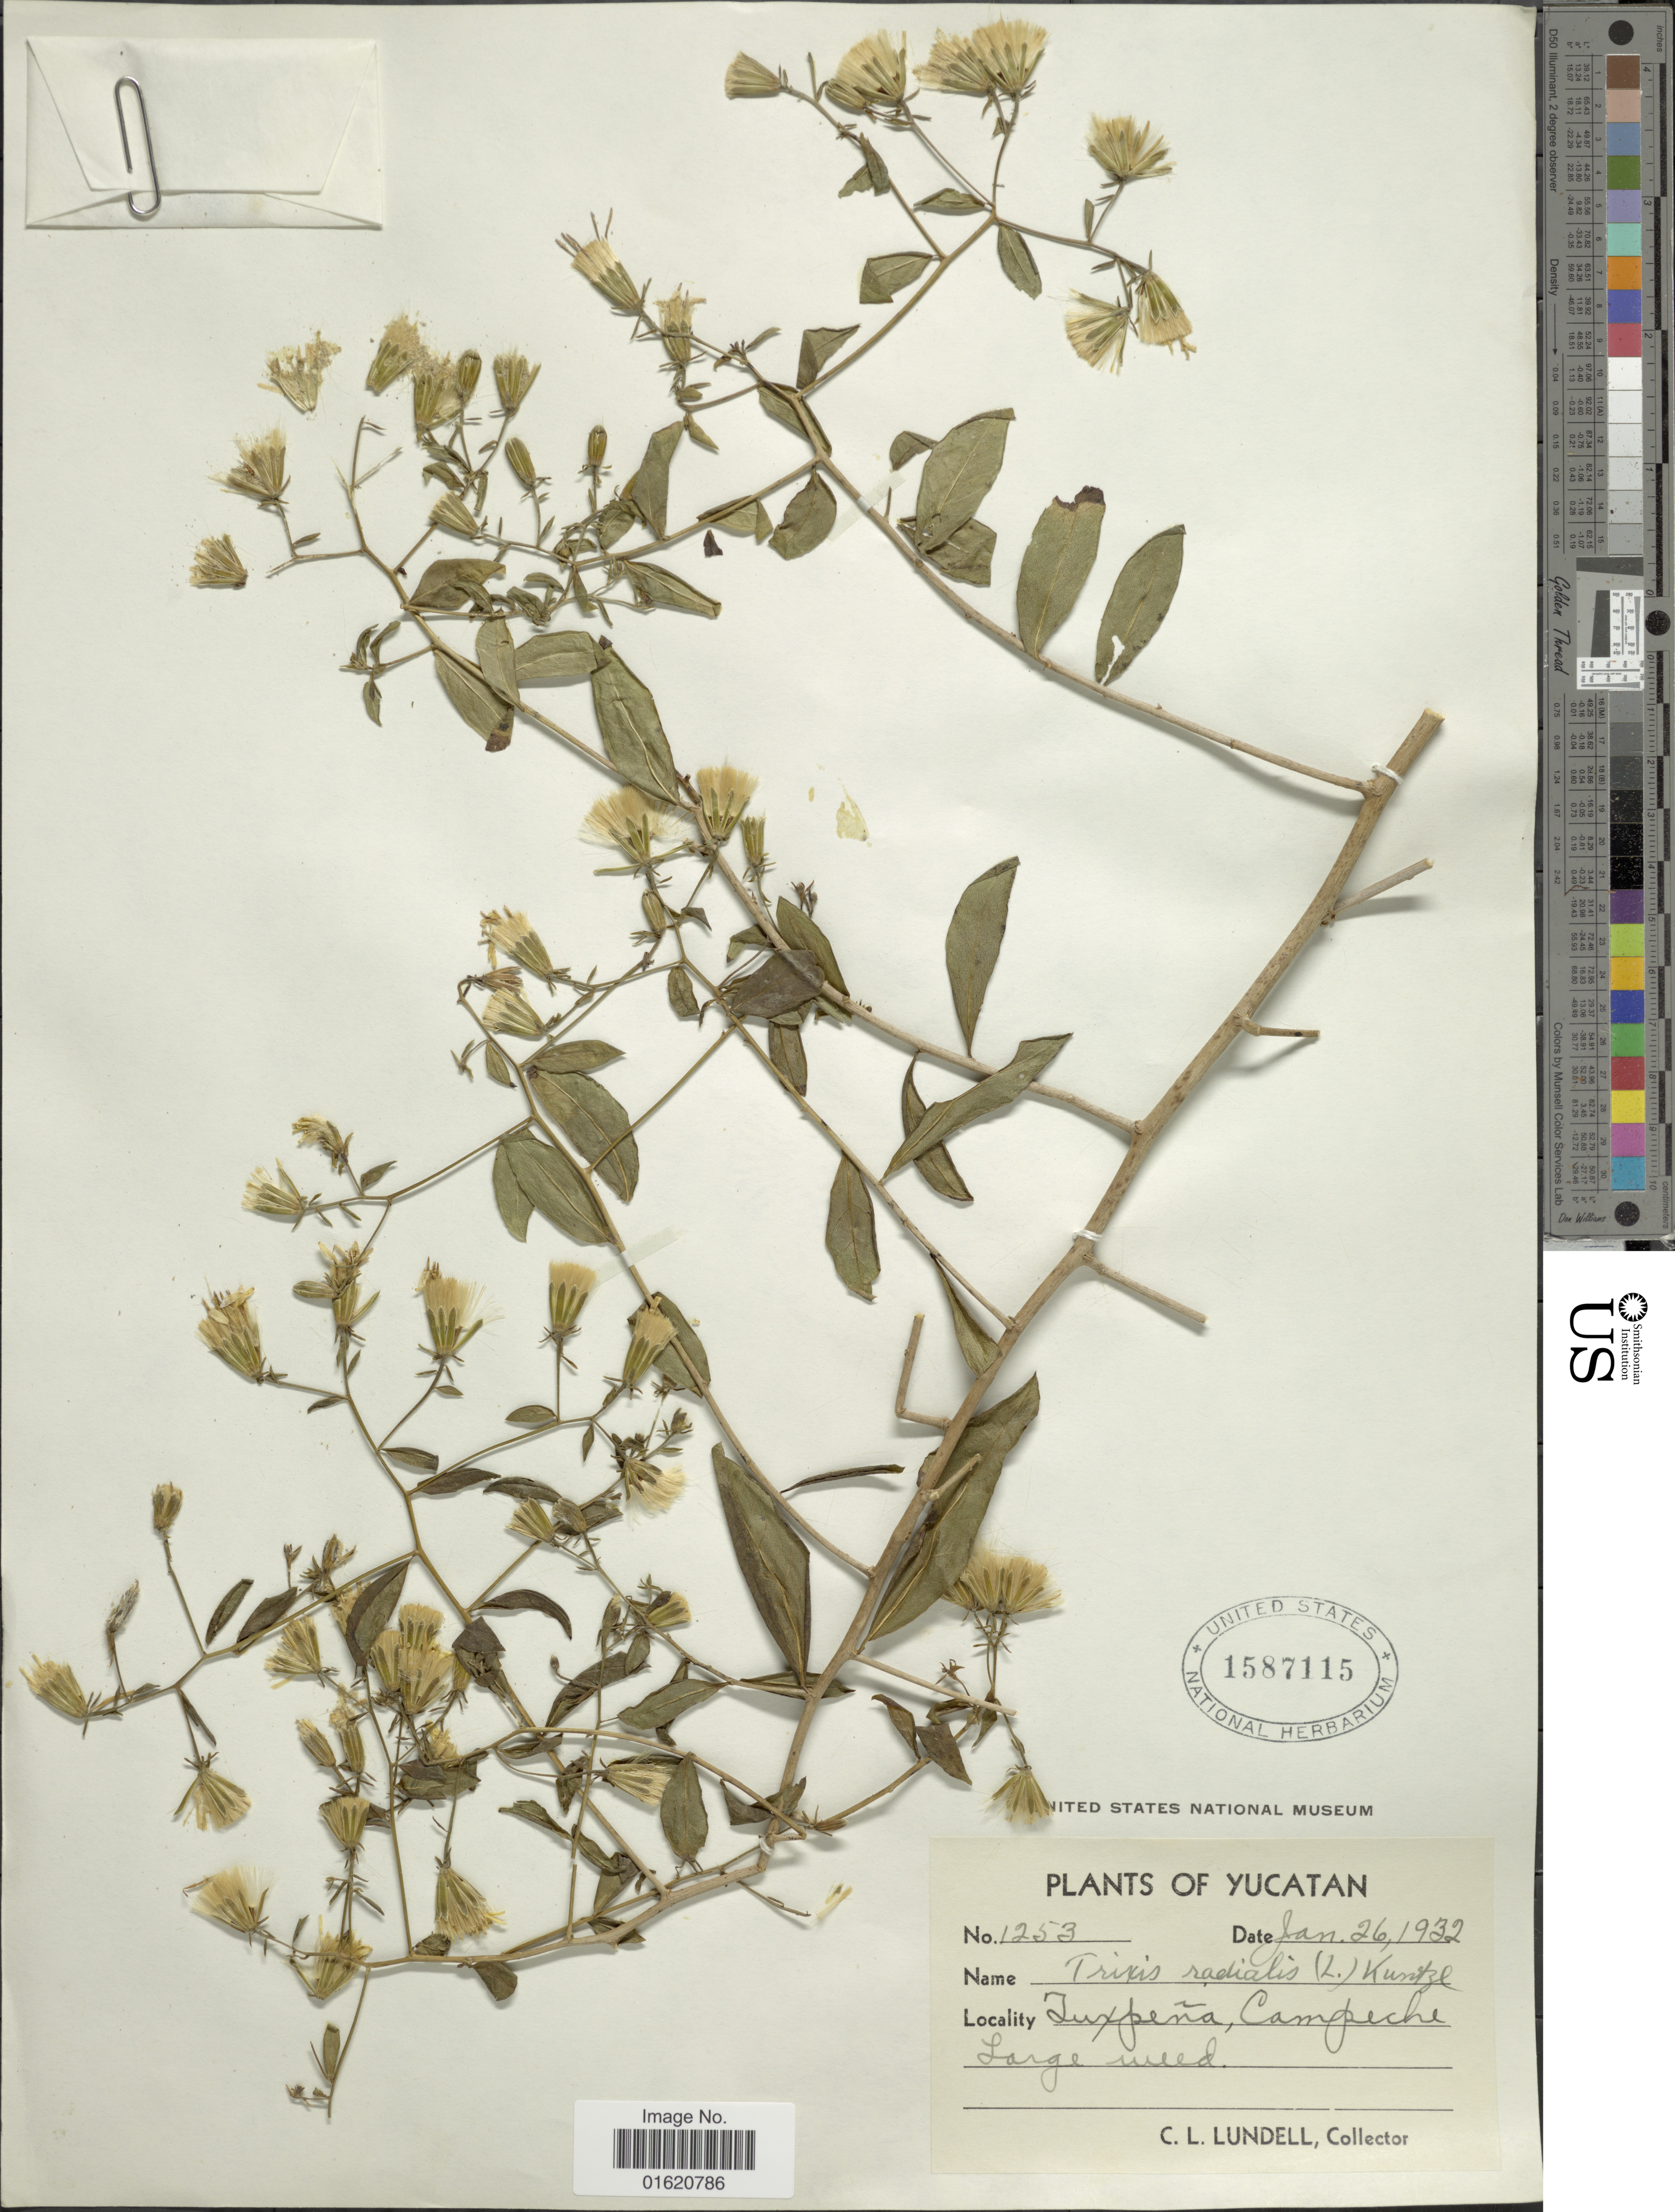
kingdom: Plantae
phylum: Tracheophyta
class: Magnoliopsida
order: Asterales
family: Asteraceae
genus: Trixis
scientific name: Trixis inula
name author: Crantz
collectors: C. L. Lundell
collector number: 1253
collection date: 1932-01-26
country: Mexico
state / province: Yucatán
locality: Tuxpeña, Campeche, Large weed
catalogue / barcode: US 1587115